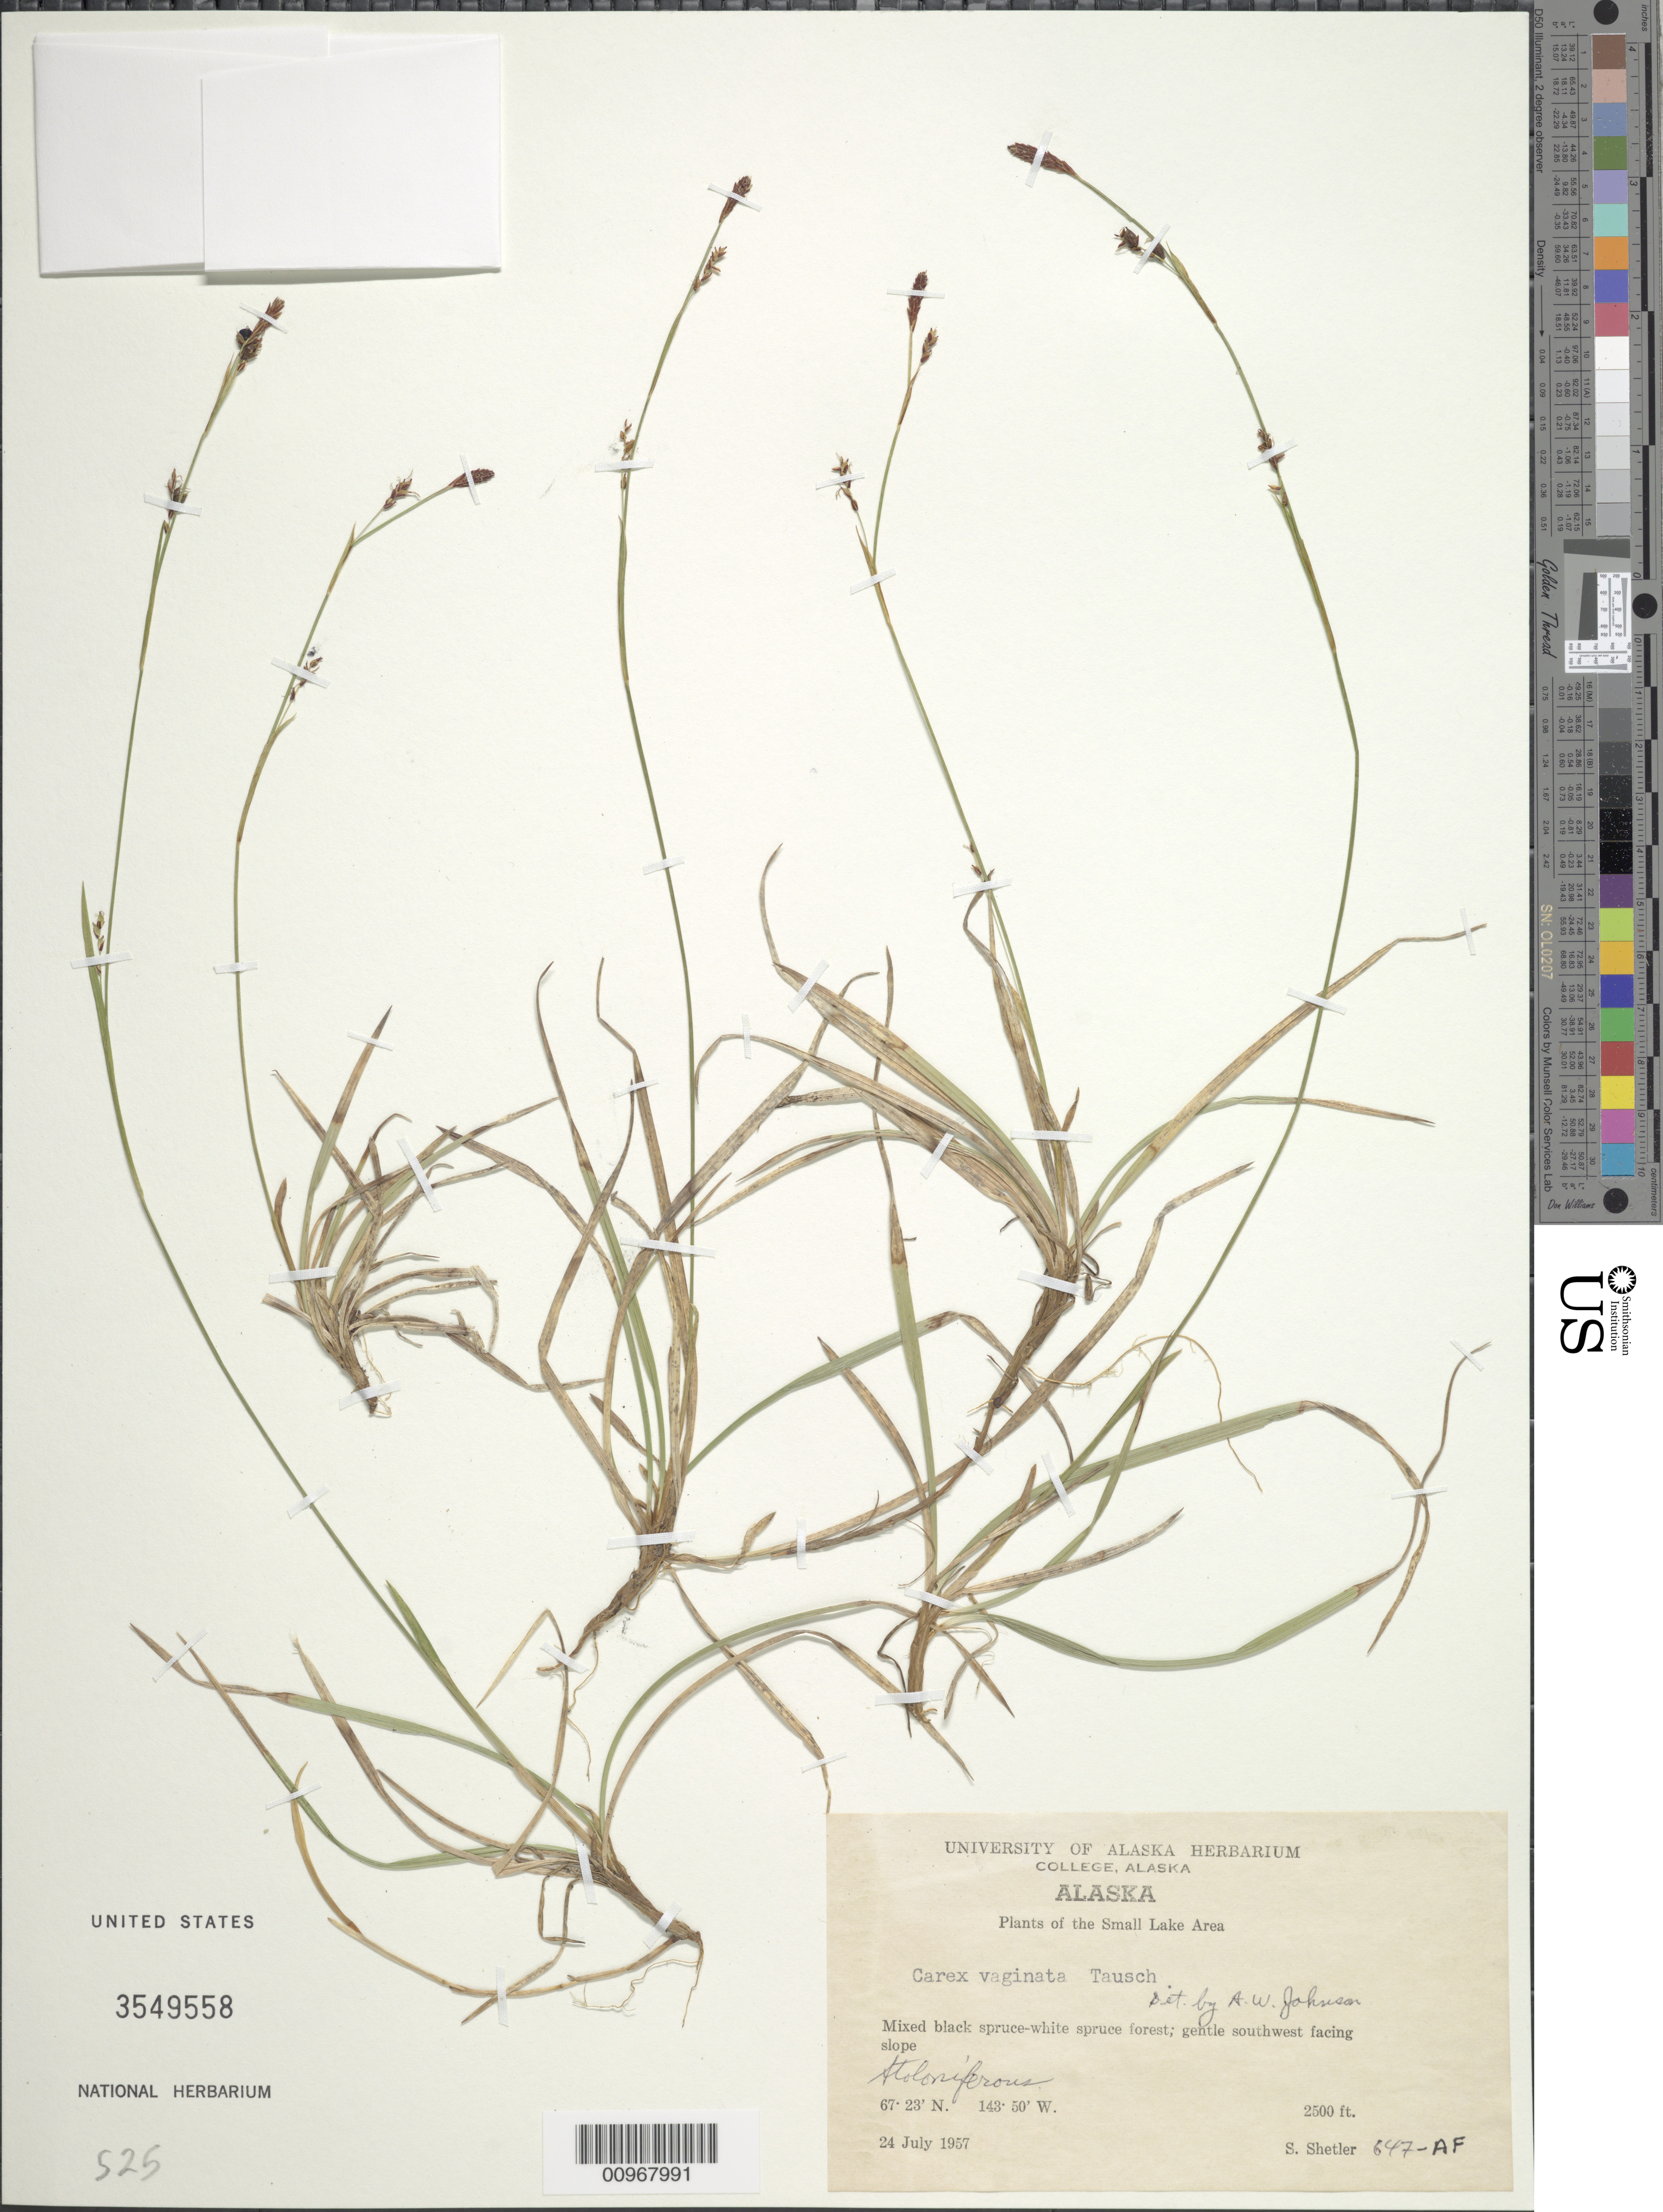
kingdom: Plantae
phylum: Tracheophyta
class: Liliopsida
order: Poales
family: Cyperaceae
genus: Carex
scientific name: Carex vaginata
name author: Tausch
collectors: S. Shetler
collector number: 647-AF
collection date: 1957-07-24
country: United States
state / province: Alaska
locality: Of the Small Lake Area, mixed black spruce-whote forest; gentle southwest facing slope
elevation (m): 762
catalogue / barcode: US 3549558